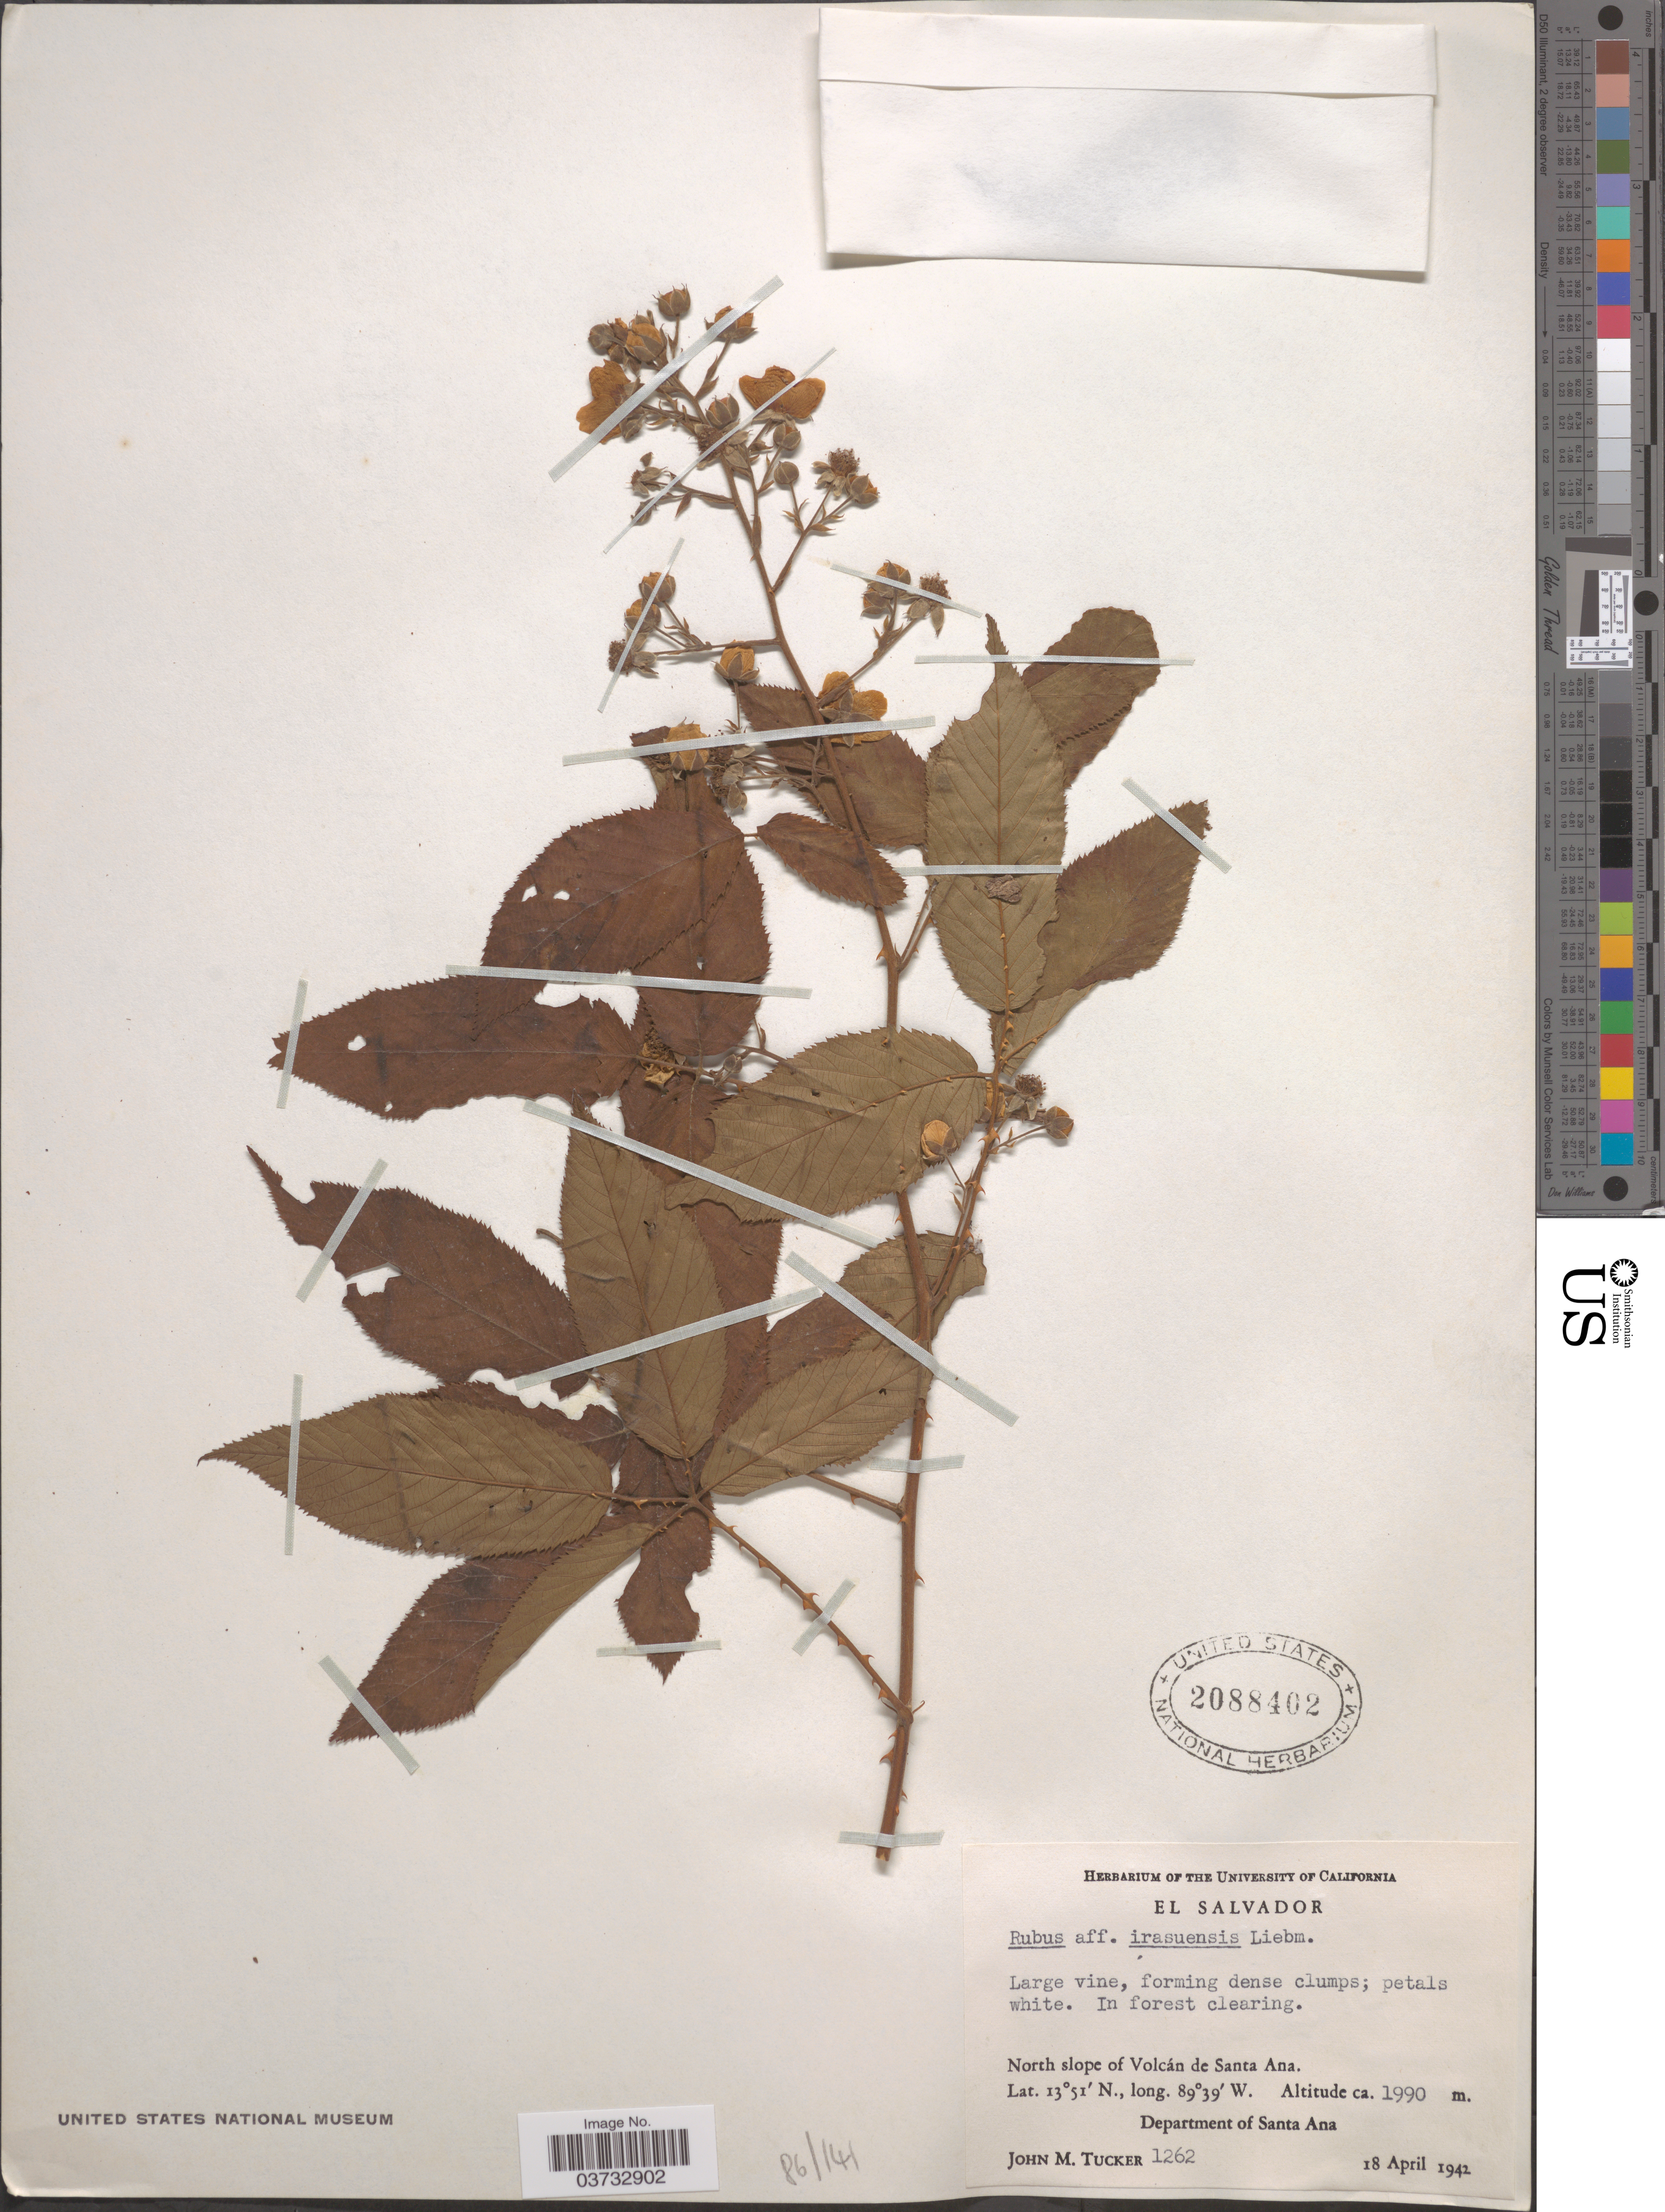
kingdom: Plantae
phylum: Tracheophyta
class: Magnoliopsida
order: Rosales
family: Rosaceae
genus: Rubus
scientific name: Rubus irasuensis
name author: Liebm.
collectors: J. M. Tucker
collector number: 1262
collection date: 1942-04-18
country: El Salvador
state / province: Santa Ana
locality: North slope of Volcán de Santa Ana. Department of Santa Ana.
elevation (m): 1990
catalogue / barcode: US 2088402